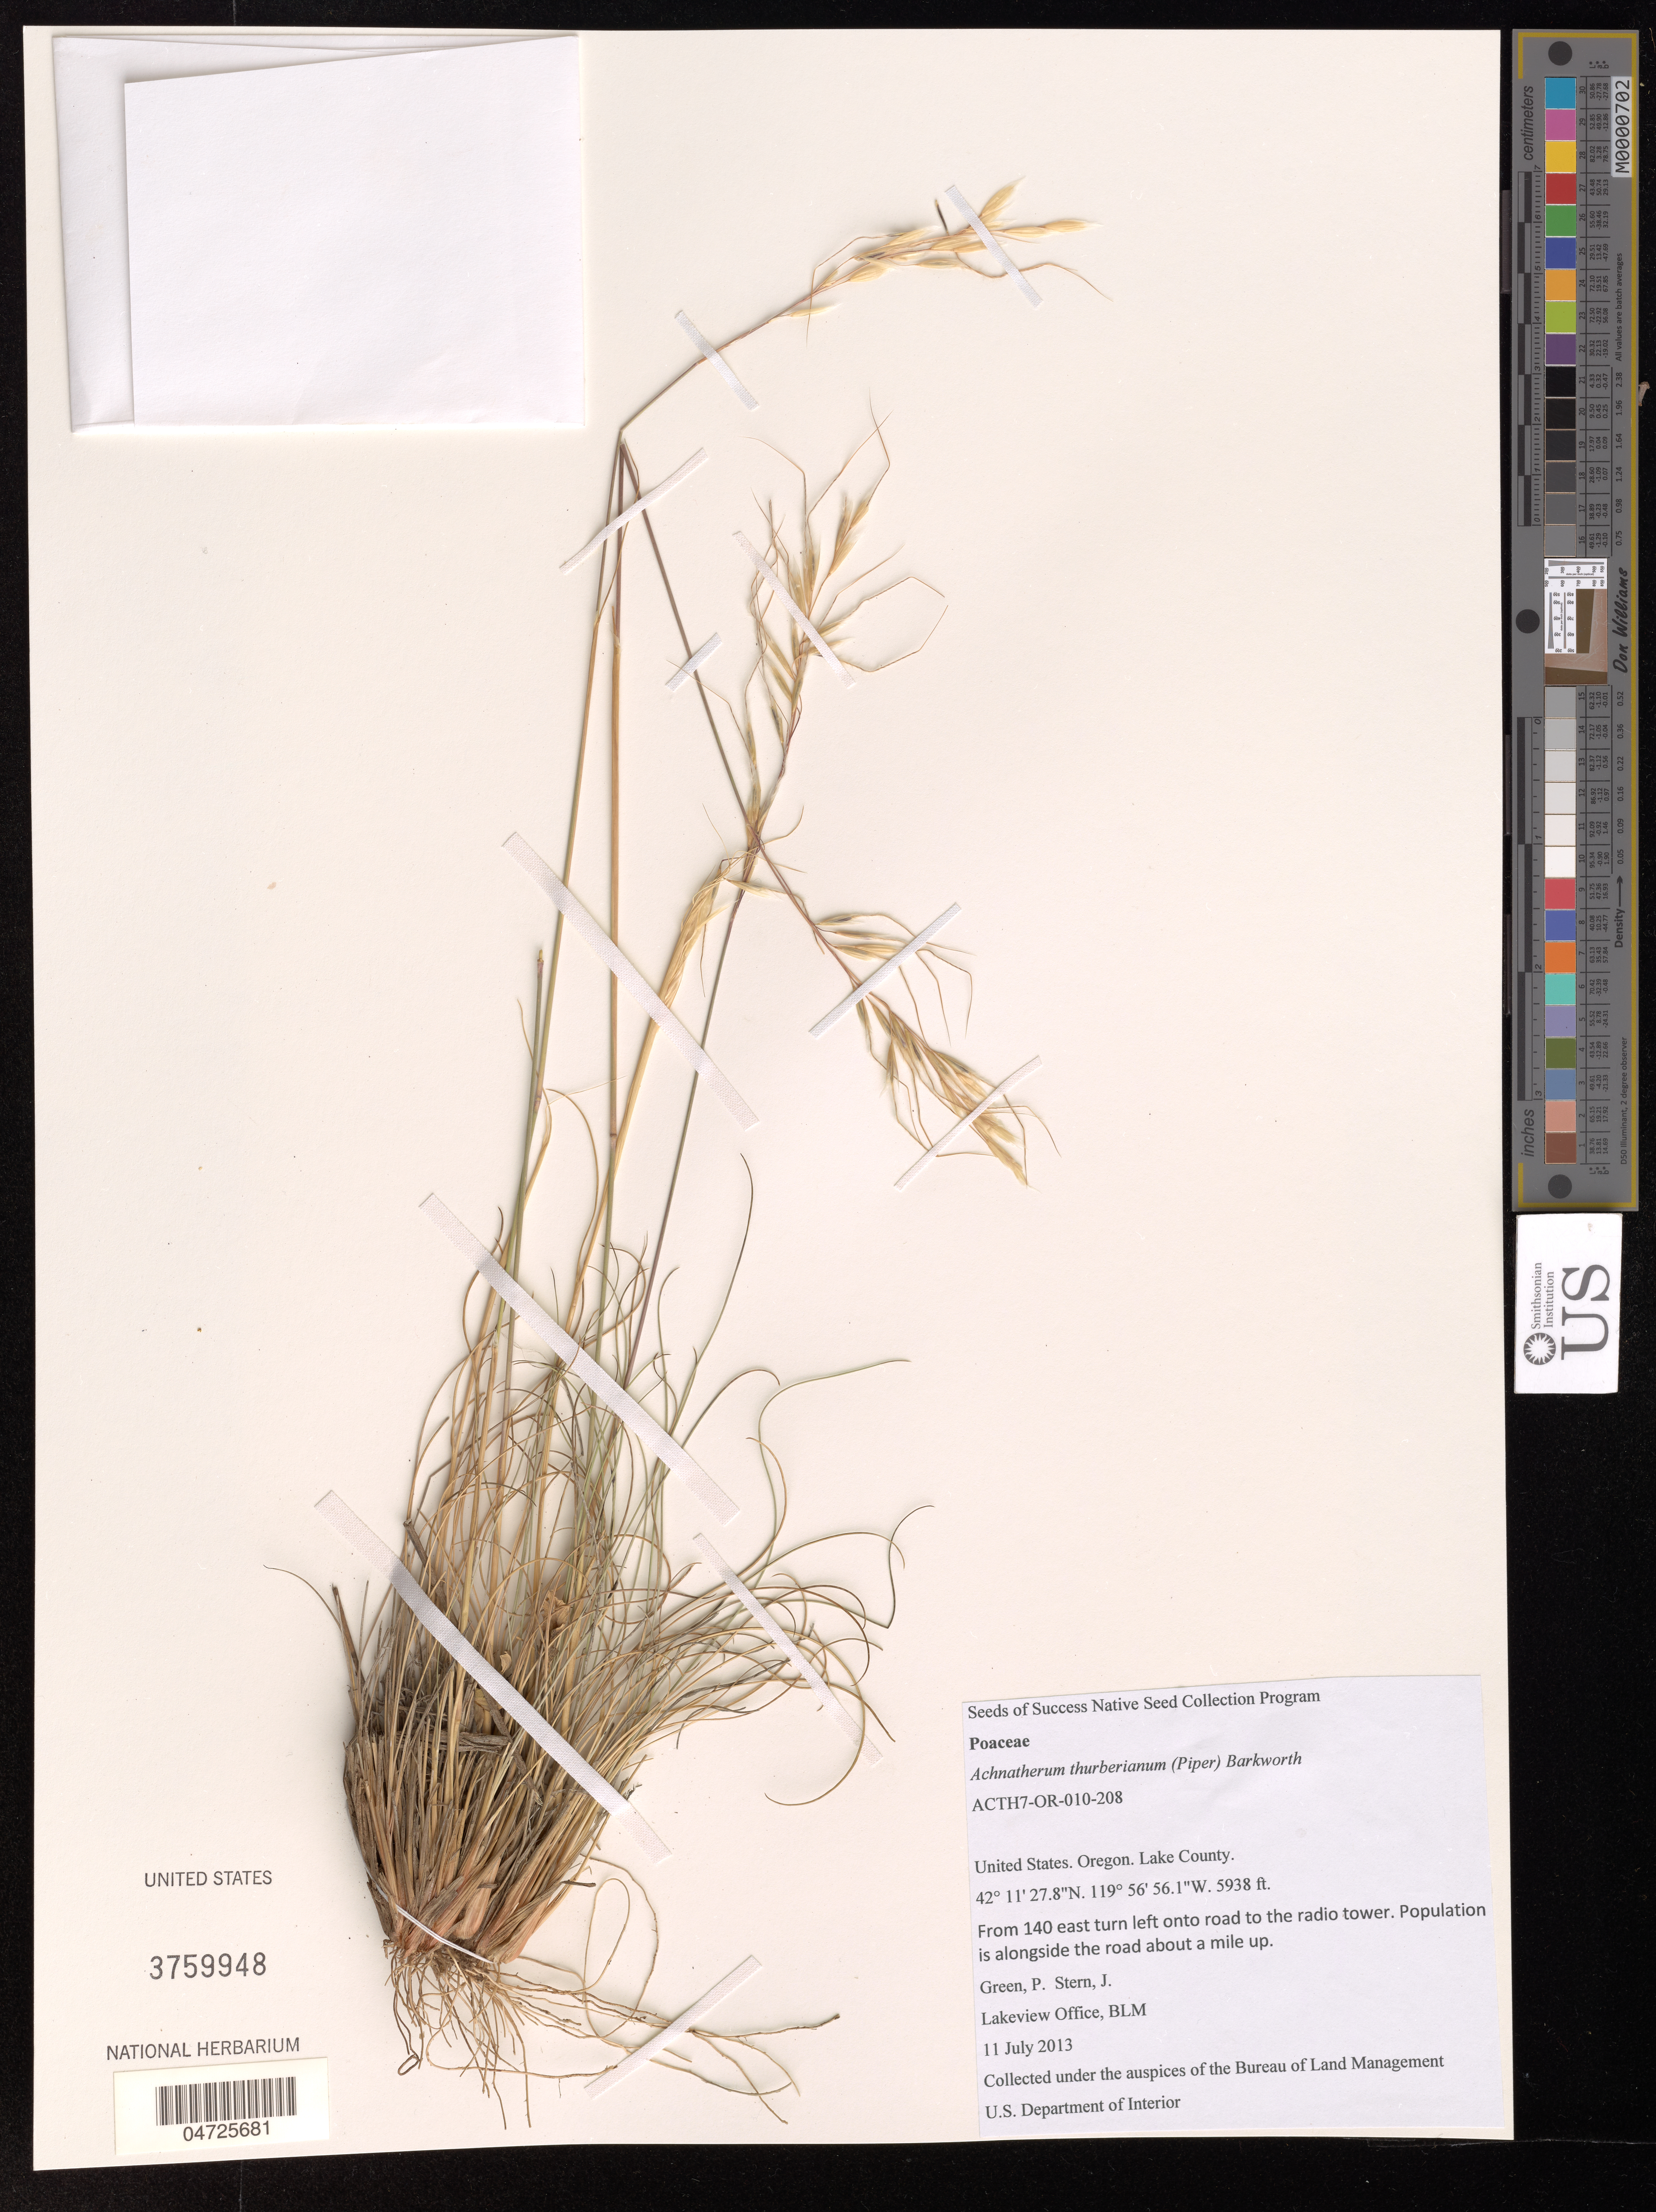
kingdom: Plantae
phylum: Tracheophyta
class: Liliopsida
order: Poales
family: Poaceae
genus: Achnatherum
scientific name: Achnatherum thurberianum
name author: (Piper) Barkworth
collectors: P. Green & J. Stern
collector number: ACTH7-OR-010-208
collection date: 2013-07-11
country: United States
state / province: Oregon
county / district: Lake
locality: Lake County. From 140 east turn left onto road to the radio tower. Population is alongside the road about a mile up.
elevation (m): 1810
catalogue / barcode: US 3759948